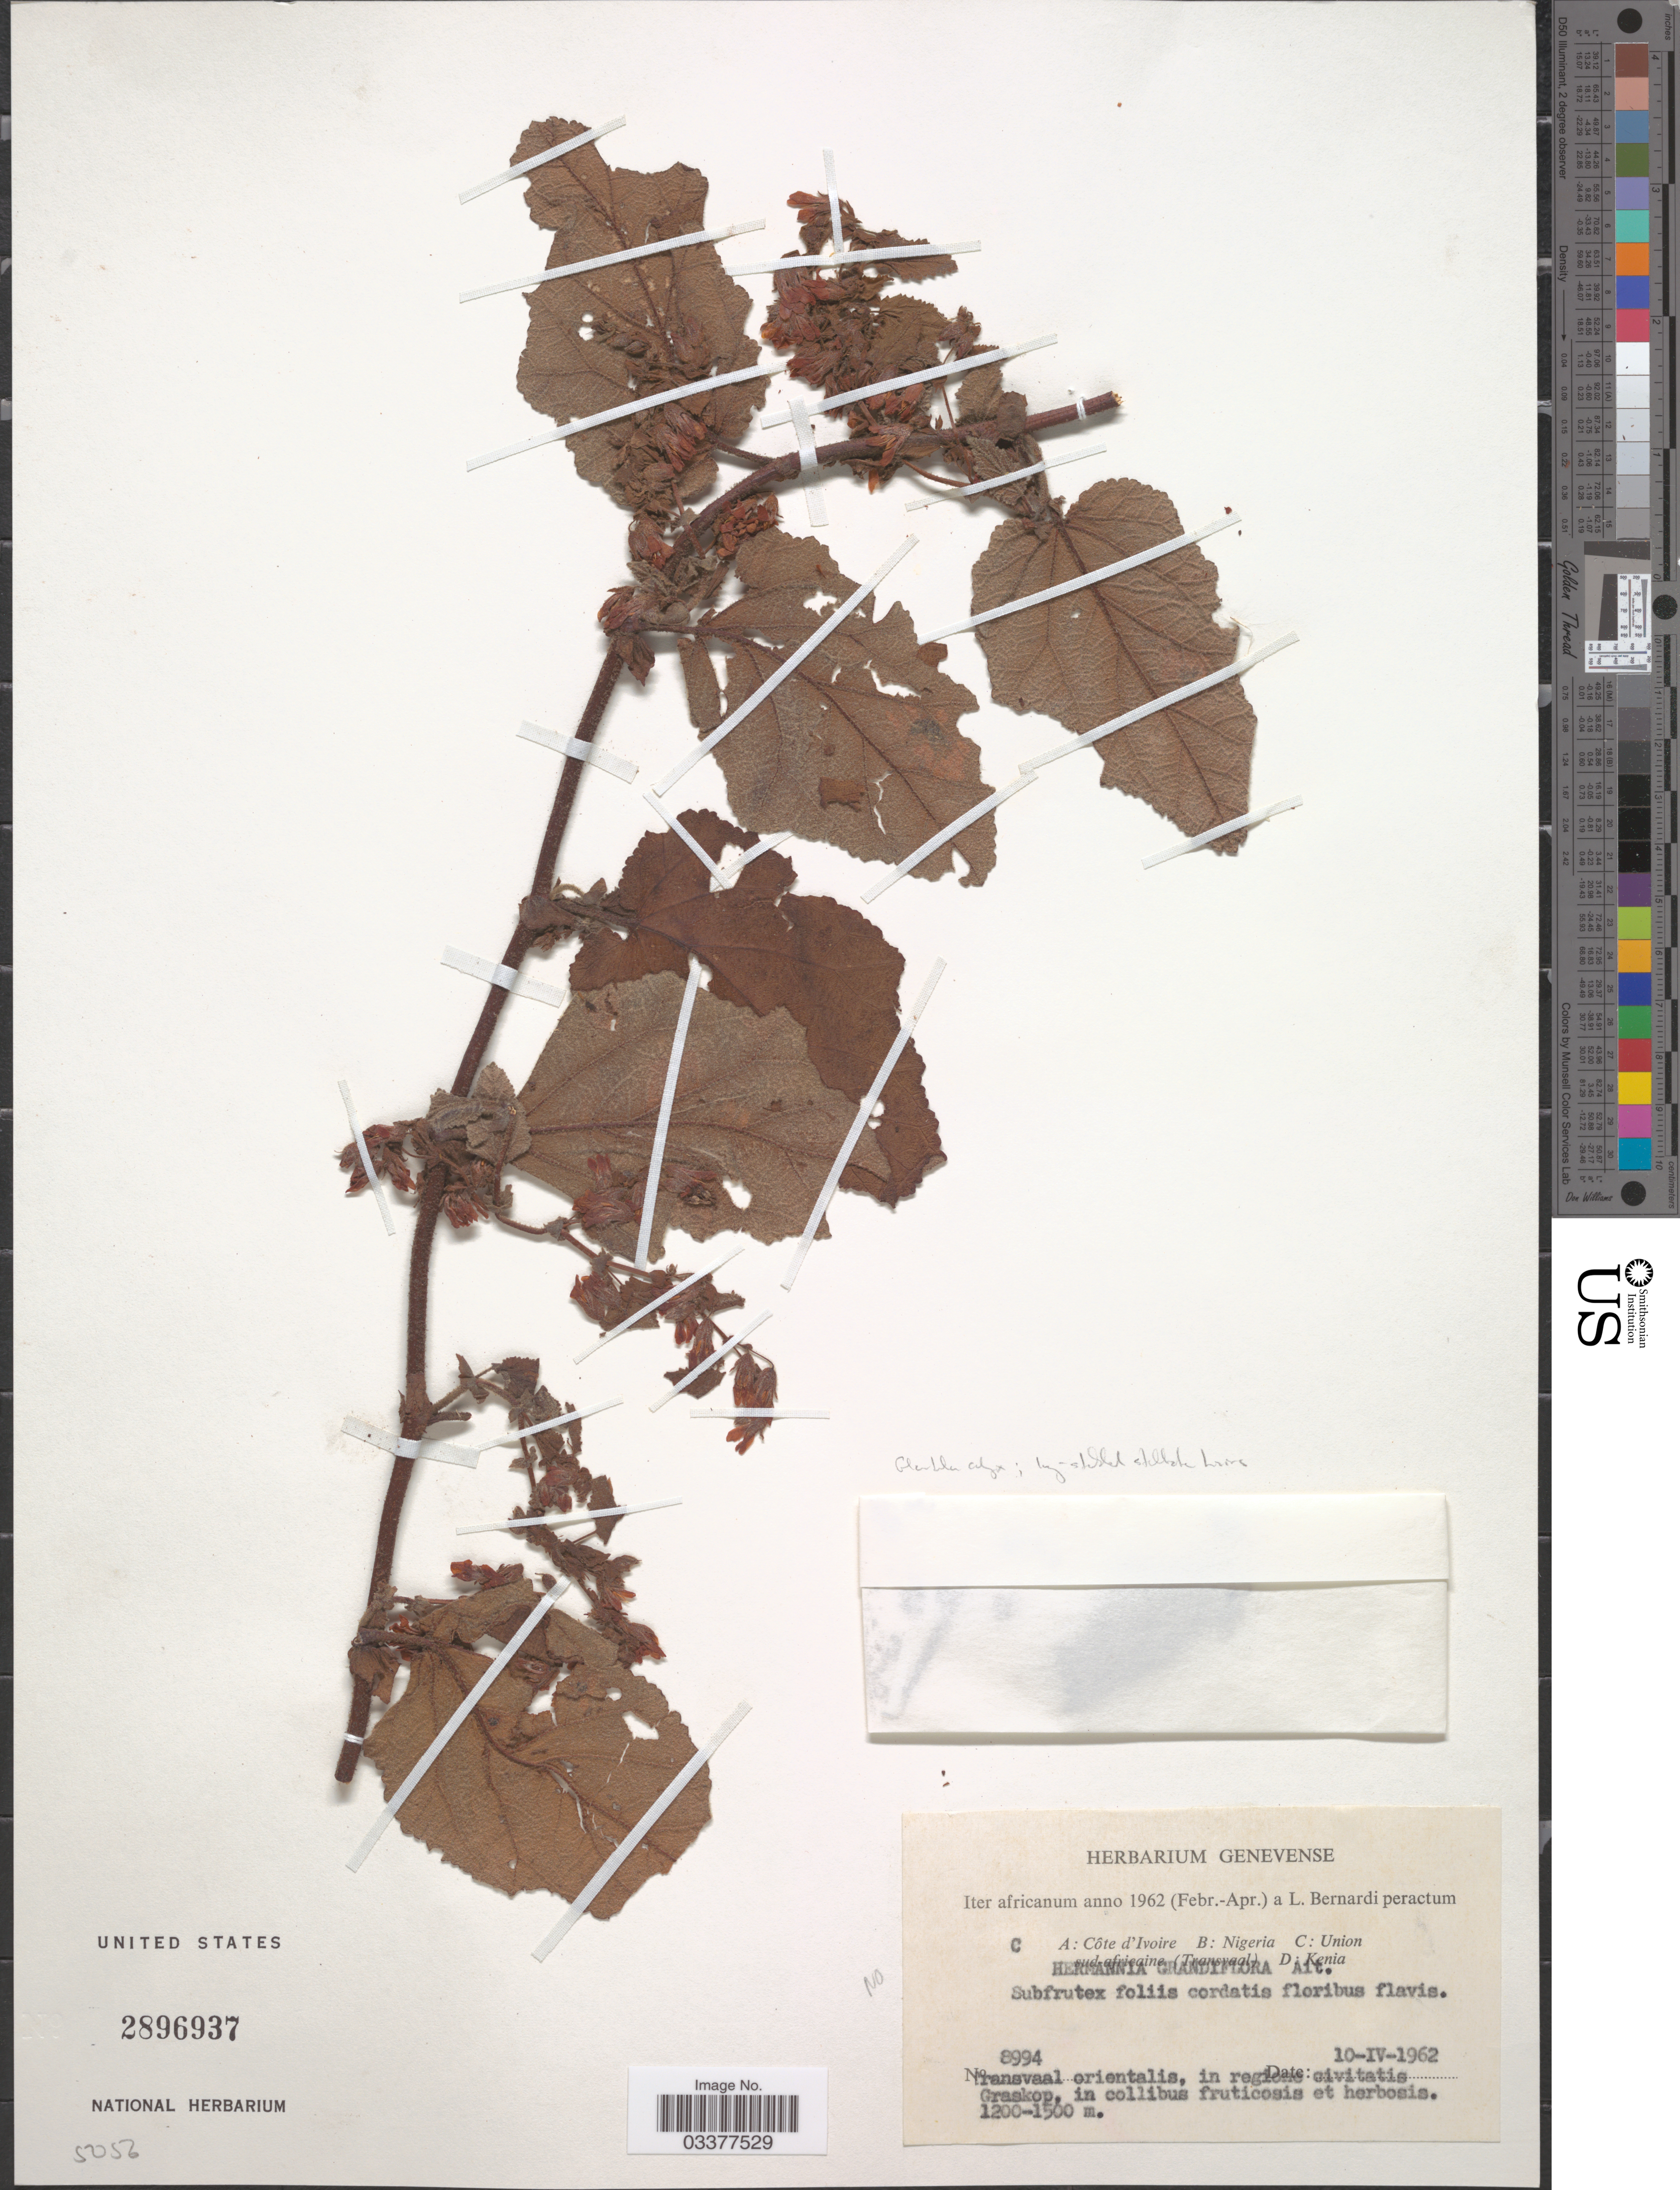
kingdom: Plantae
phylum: Tracheophyta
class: Magnoliopsida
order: Malvales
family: Malvaceae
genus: Hermannia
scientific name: Hermannia sp.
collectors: L. Bernardi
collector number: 8994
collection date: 1962-04-10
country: South Africa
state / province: Mpumalanga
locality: Union sud-africaine (Transvaal). Transvaal orientalis, in regione civitatis Graskop.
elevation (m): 1200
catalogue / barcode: US 2896937